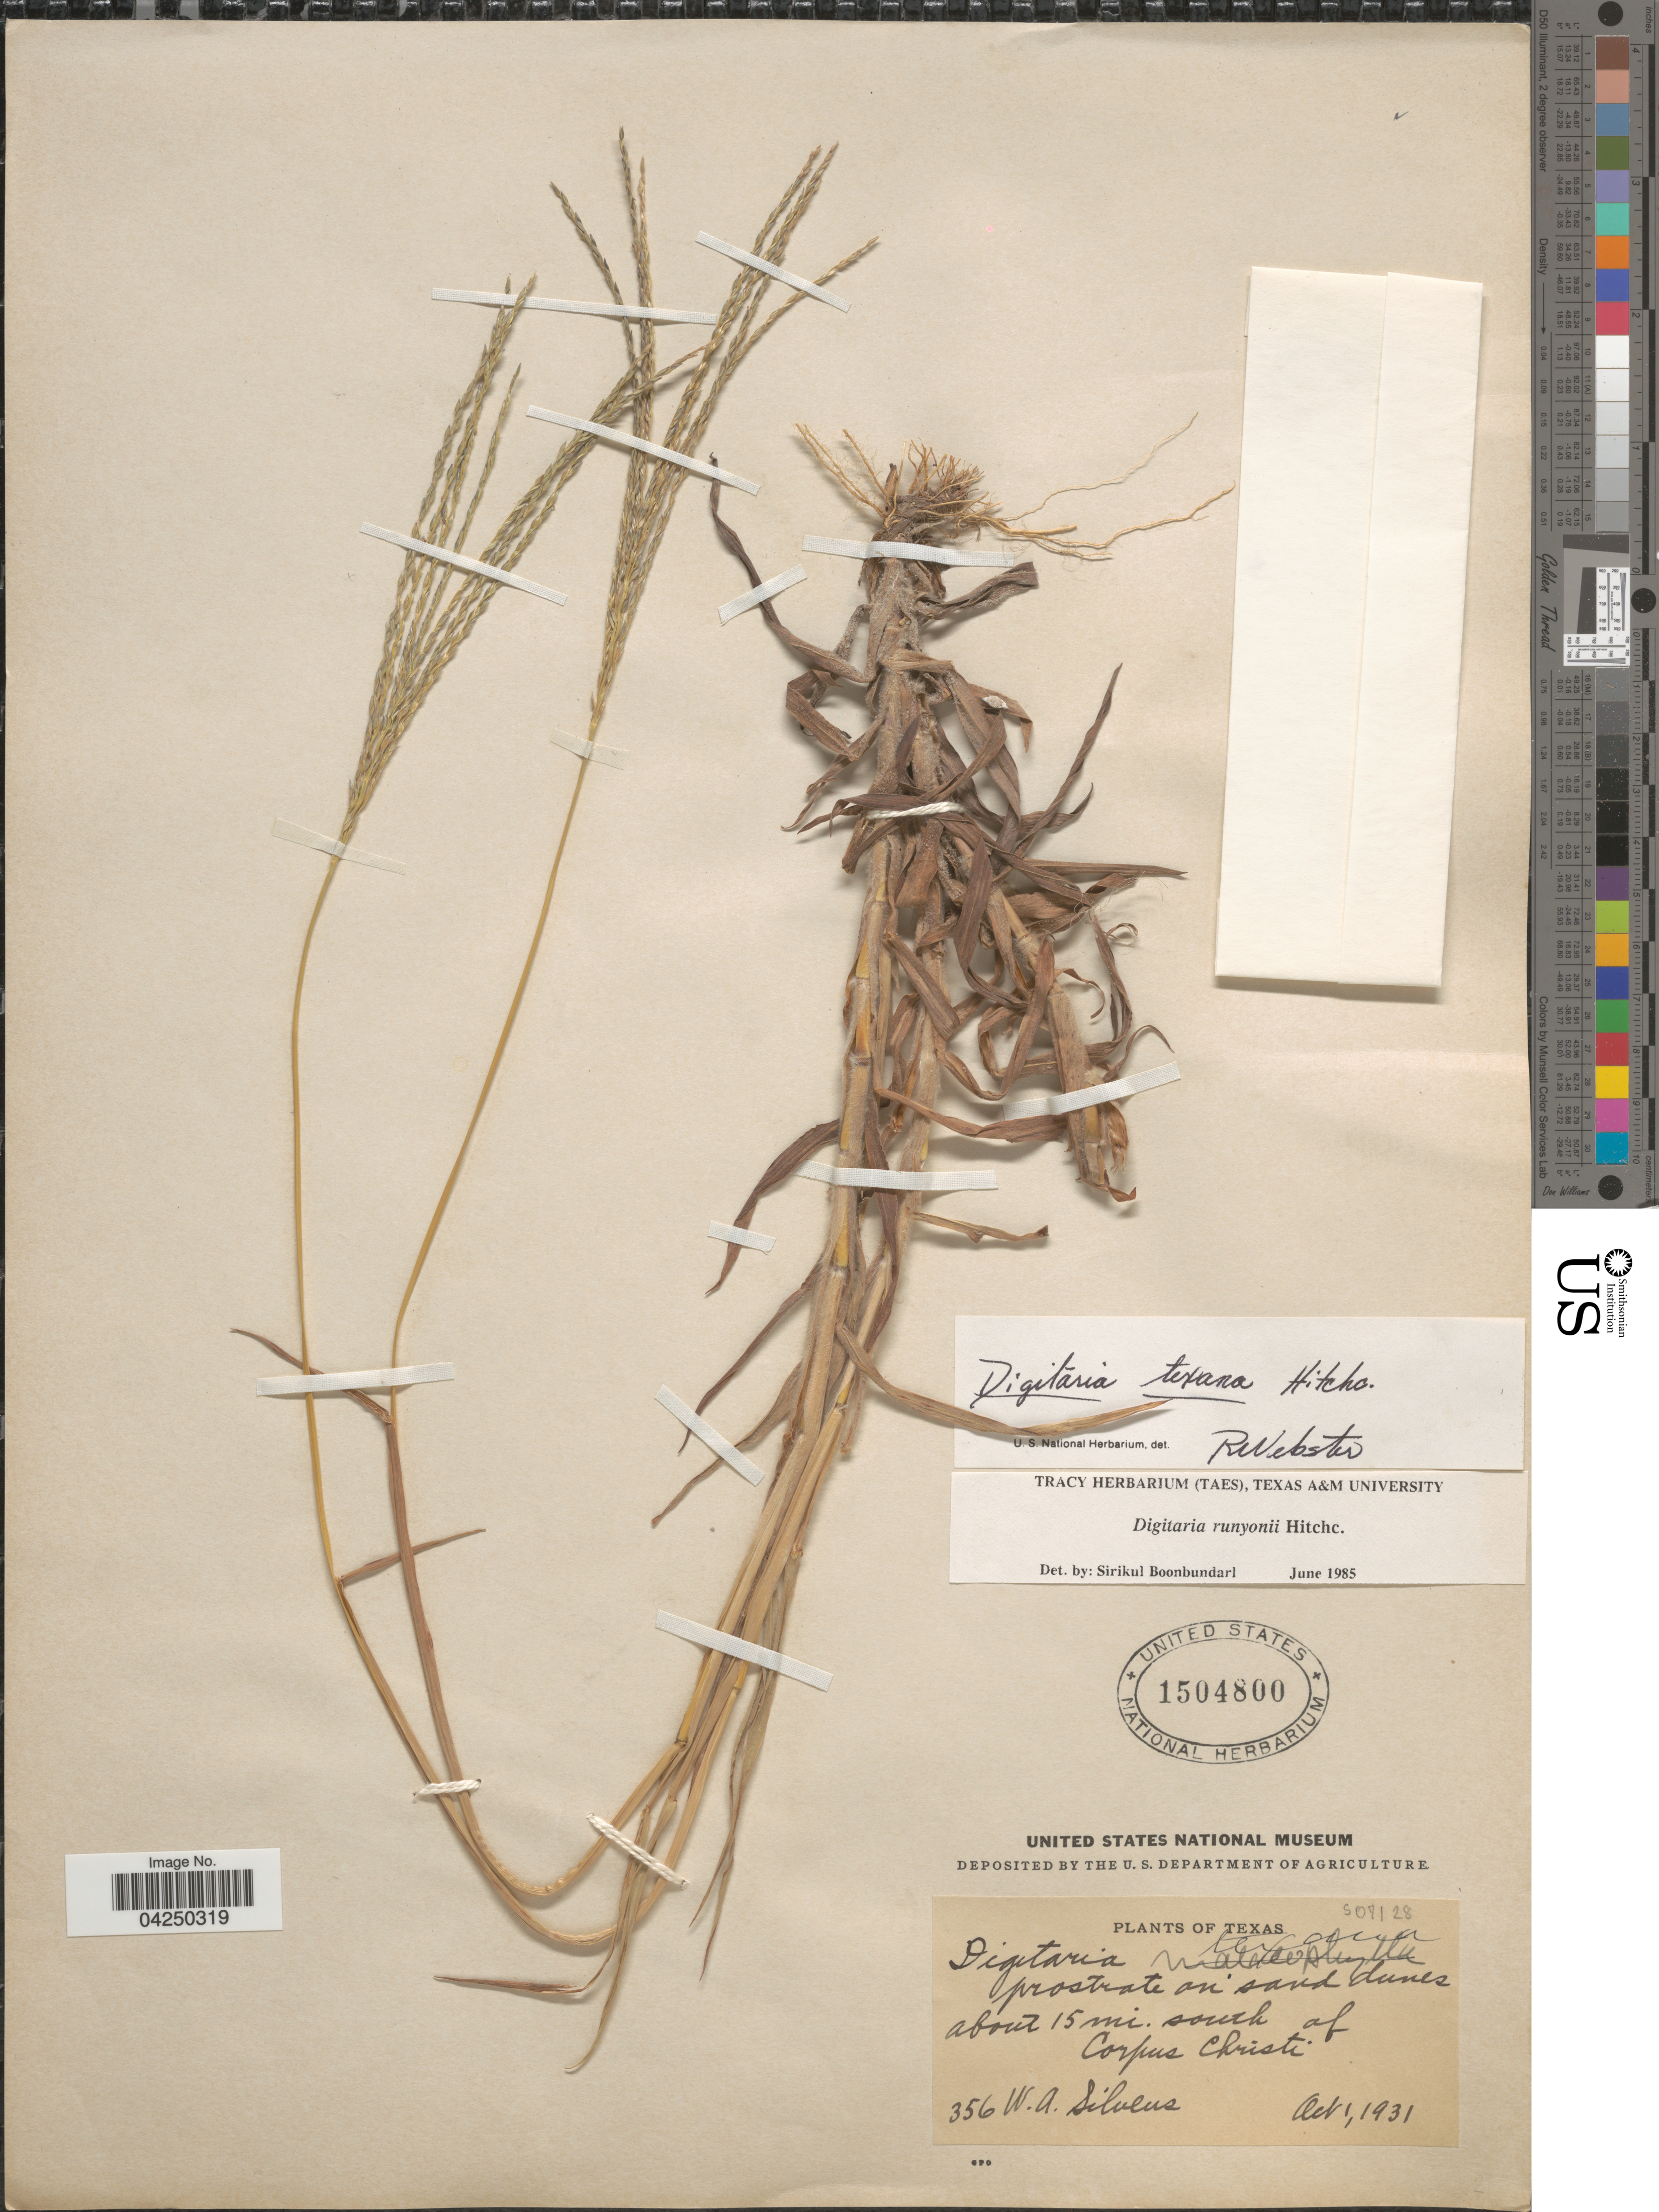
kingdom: Plantae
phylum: Tracheophyta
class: Liliopsida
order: Poales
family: Poaceae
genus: Digitaria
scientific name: Digitaria texana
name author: Hitchc.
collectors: W. Silveus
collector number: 356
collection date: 1931-10-01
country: United States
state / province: Texas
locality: On sand dunes about 15 mi. south of Corpus Christi.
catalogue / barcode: US 1504800